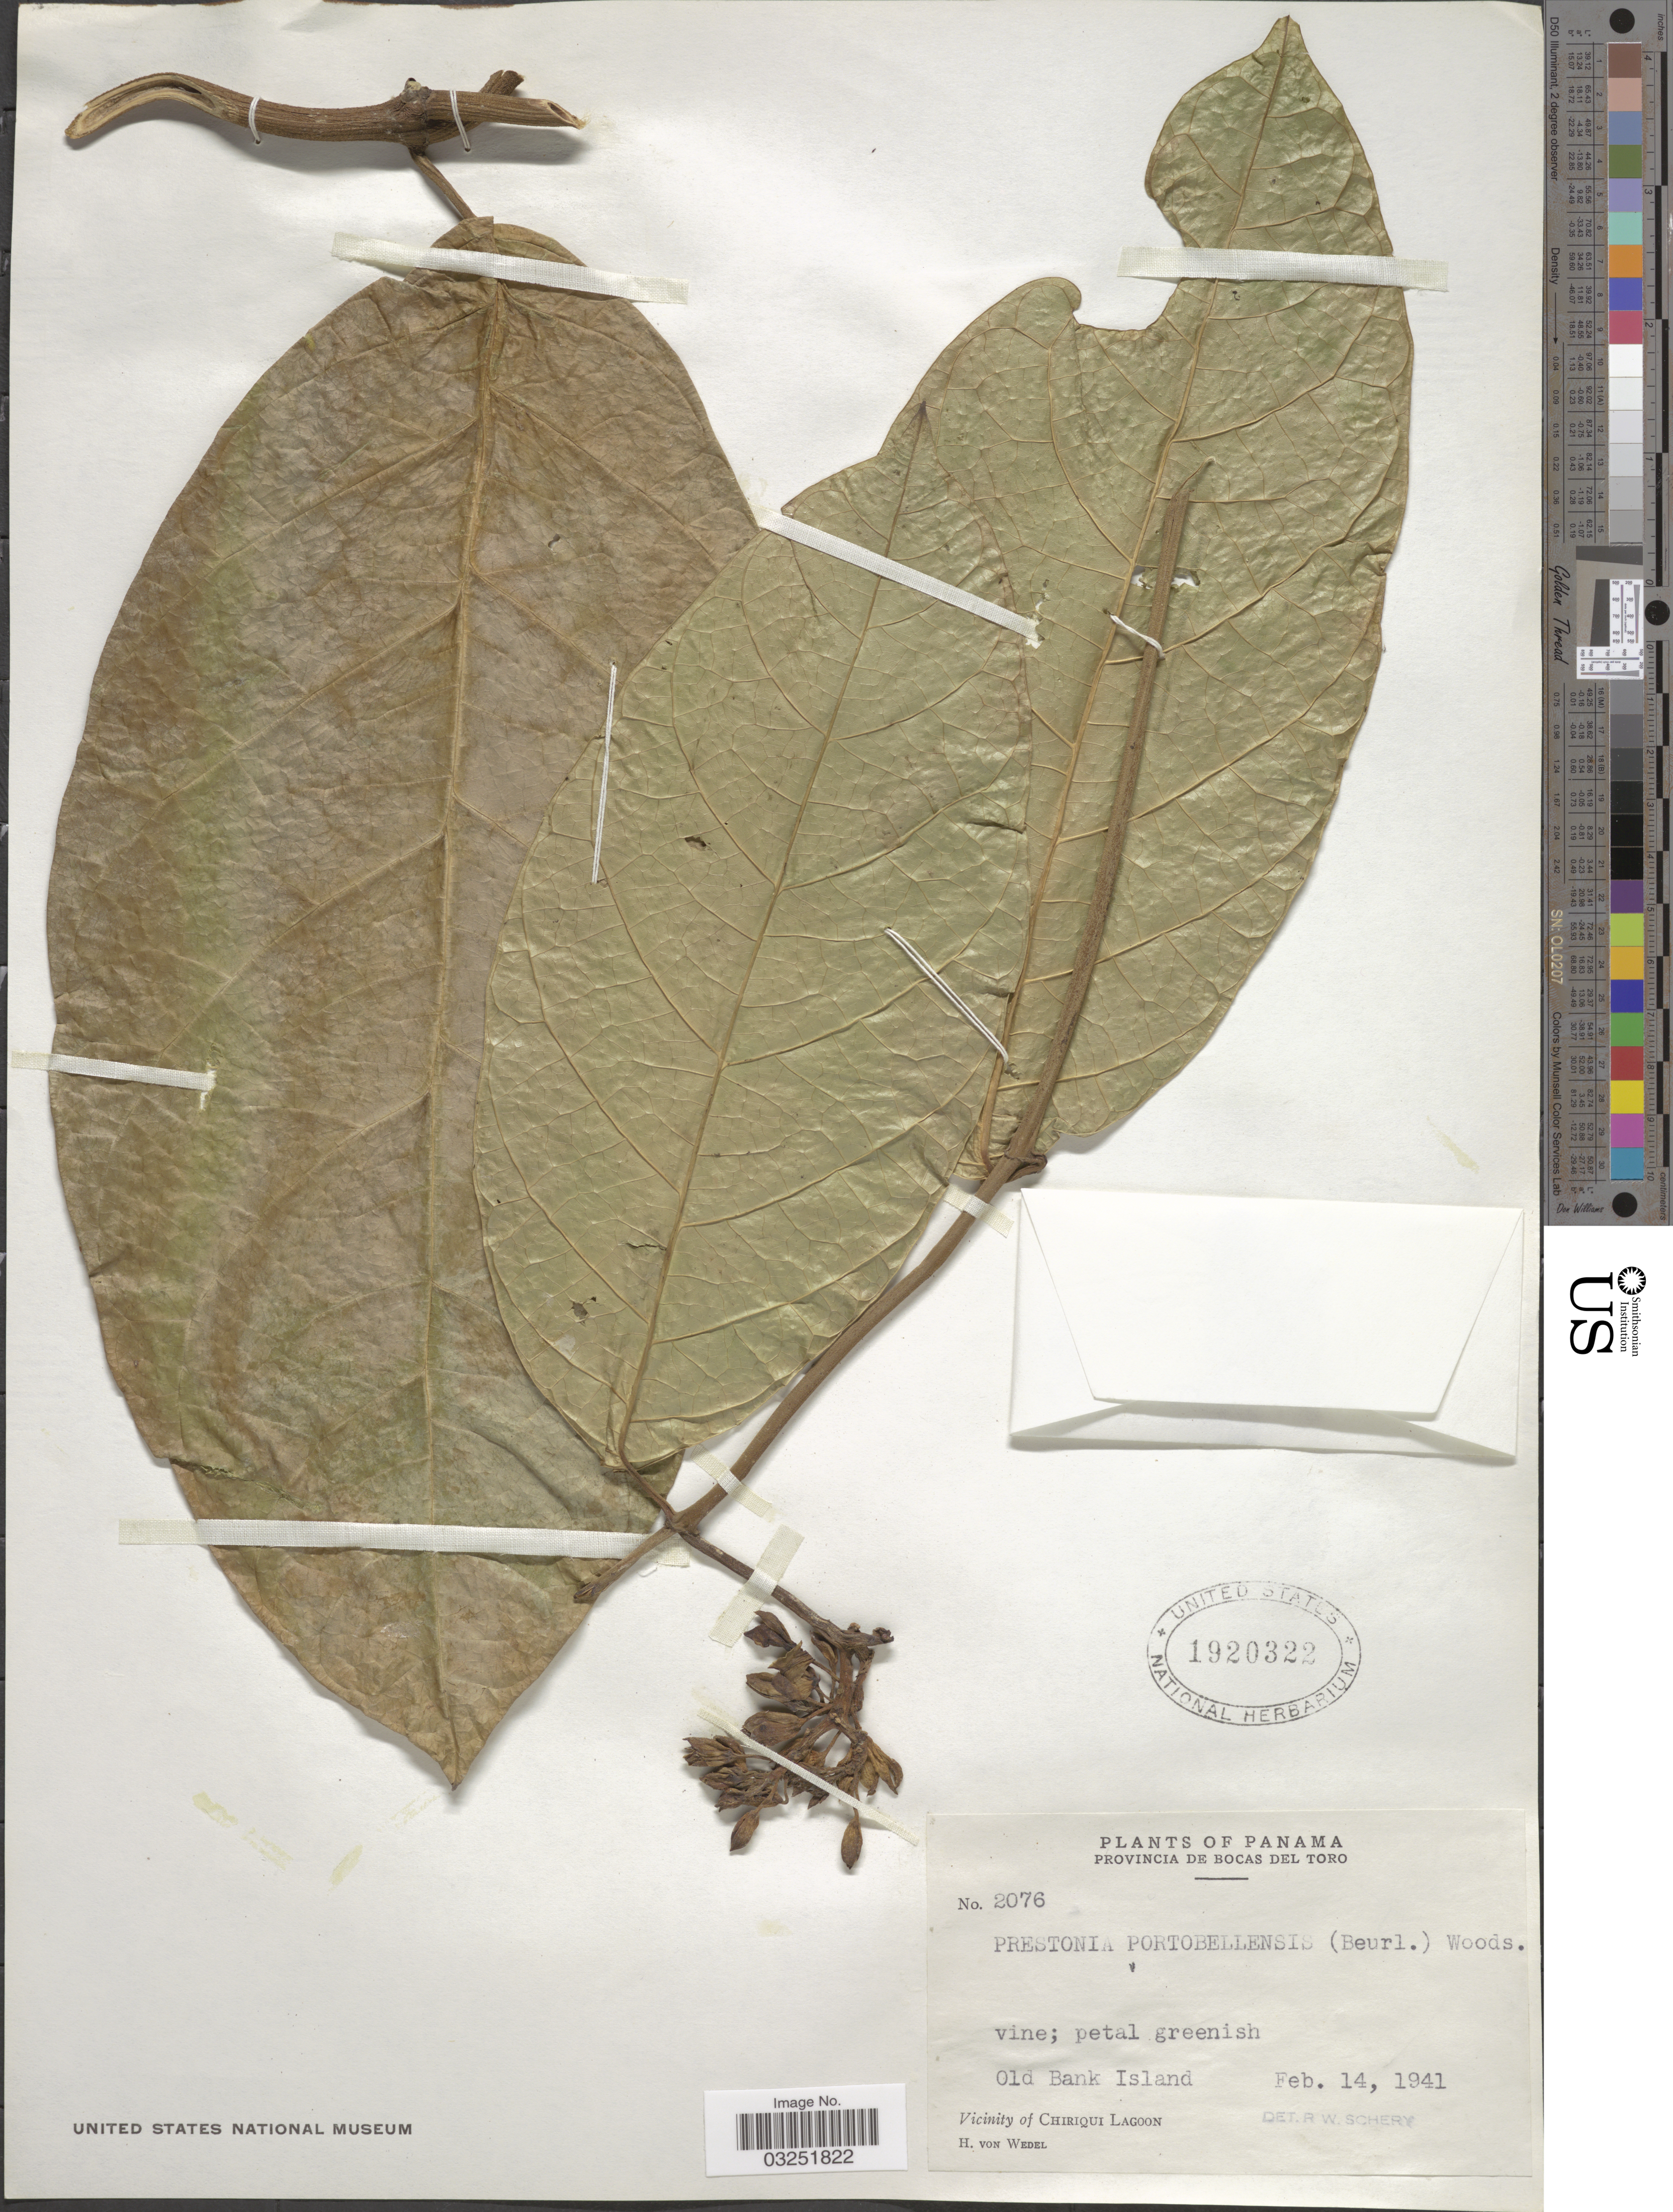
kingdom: Plantae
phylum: Tracheophyta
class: Magnoliopsida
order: Gentianales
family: Apocynaceae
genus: Prestonia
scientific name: Prestonia portobellensis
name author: (Beurl.) Woodson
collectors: H. von Wedel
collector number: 2076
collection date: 1941-02-14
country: Panama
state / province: Bocas del Toro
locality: Old Bank Island, Vicinity of Chiriqui Lagoon.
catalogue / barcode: US 1920322